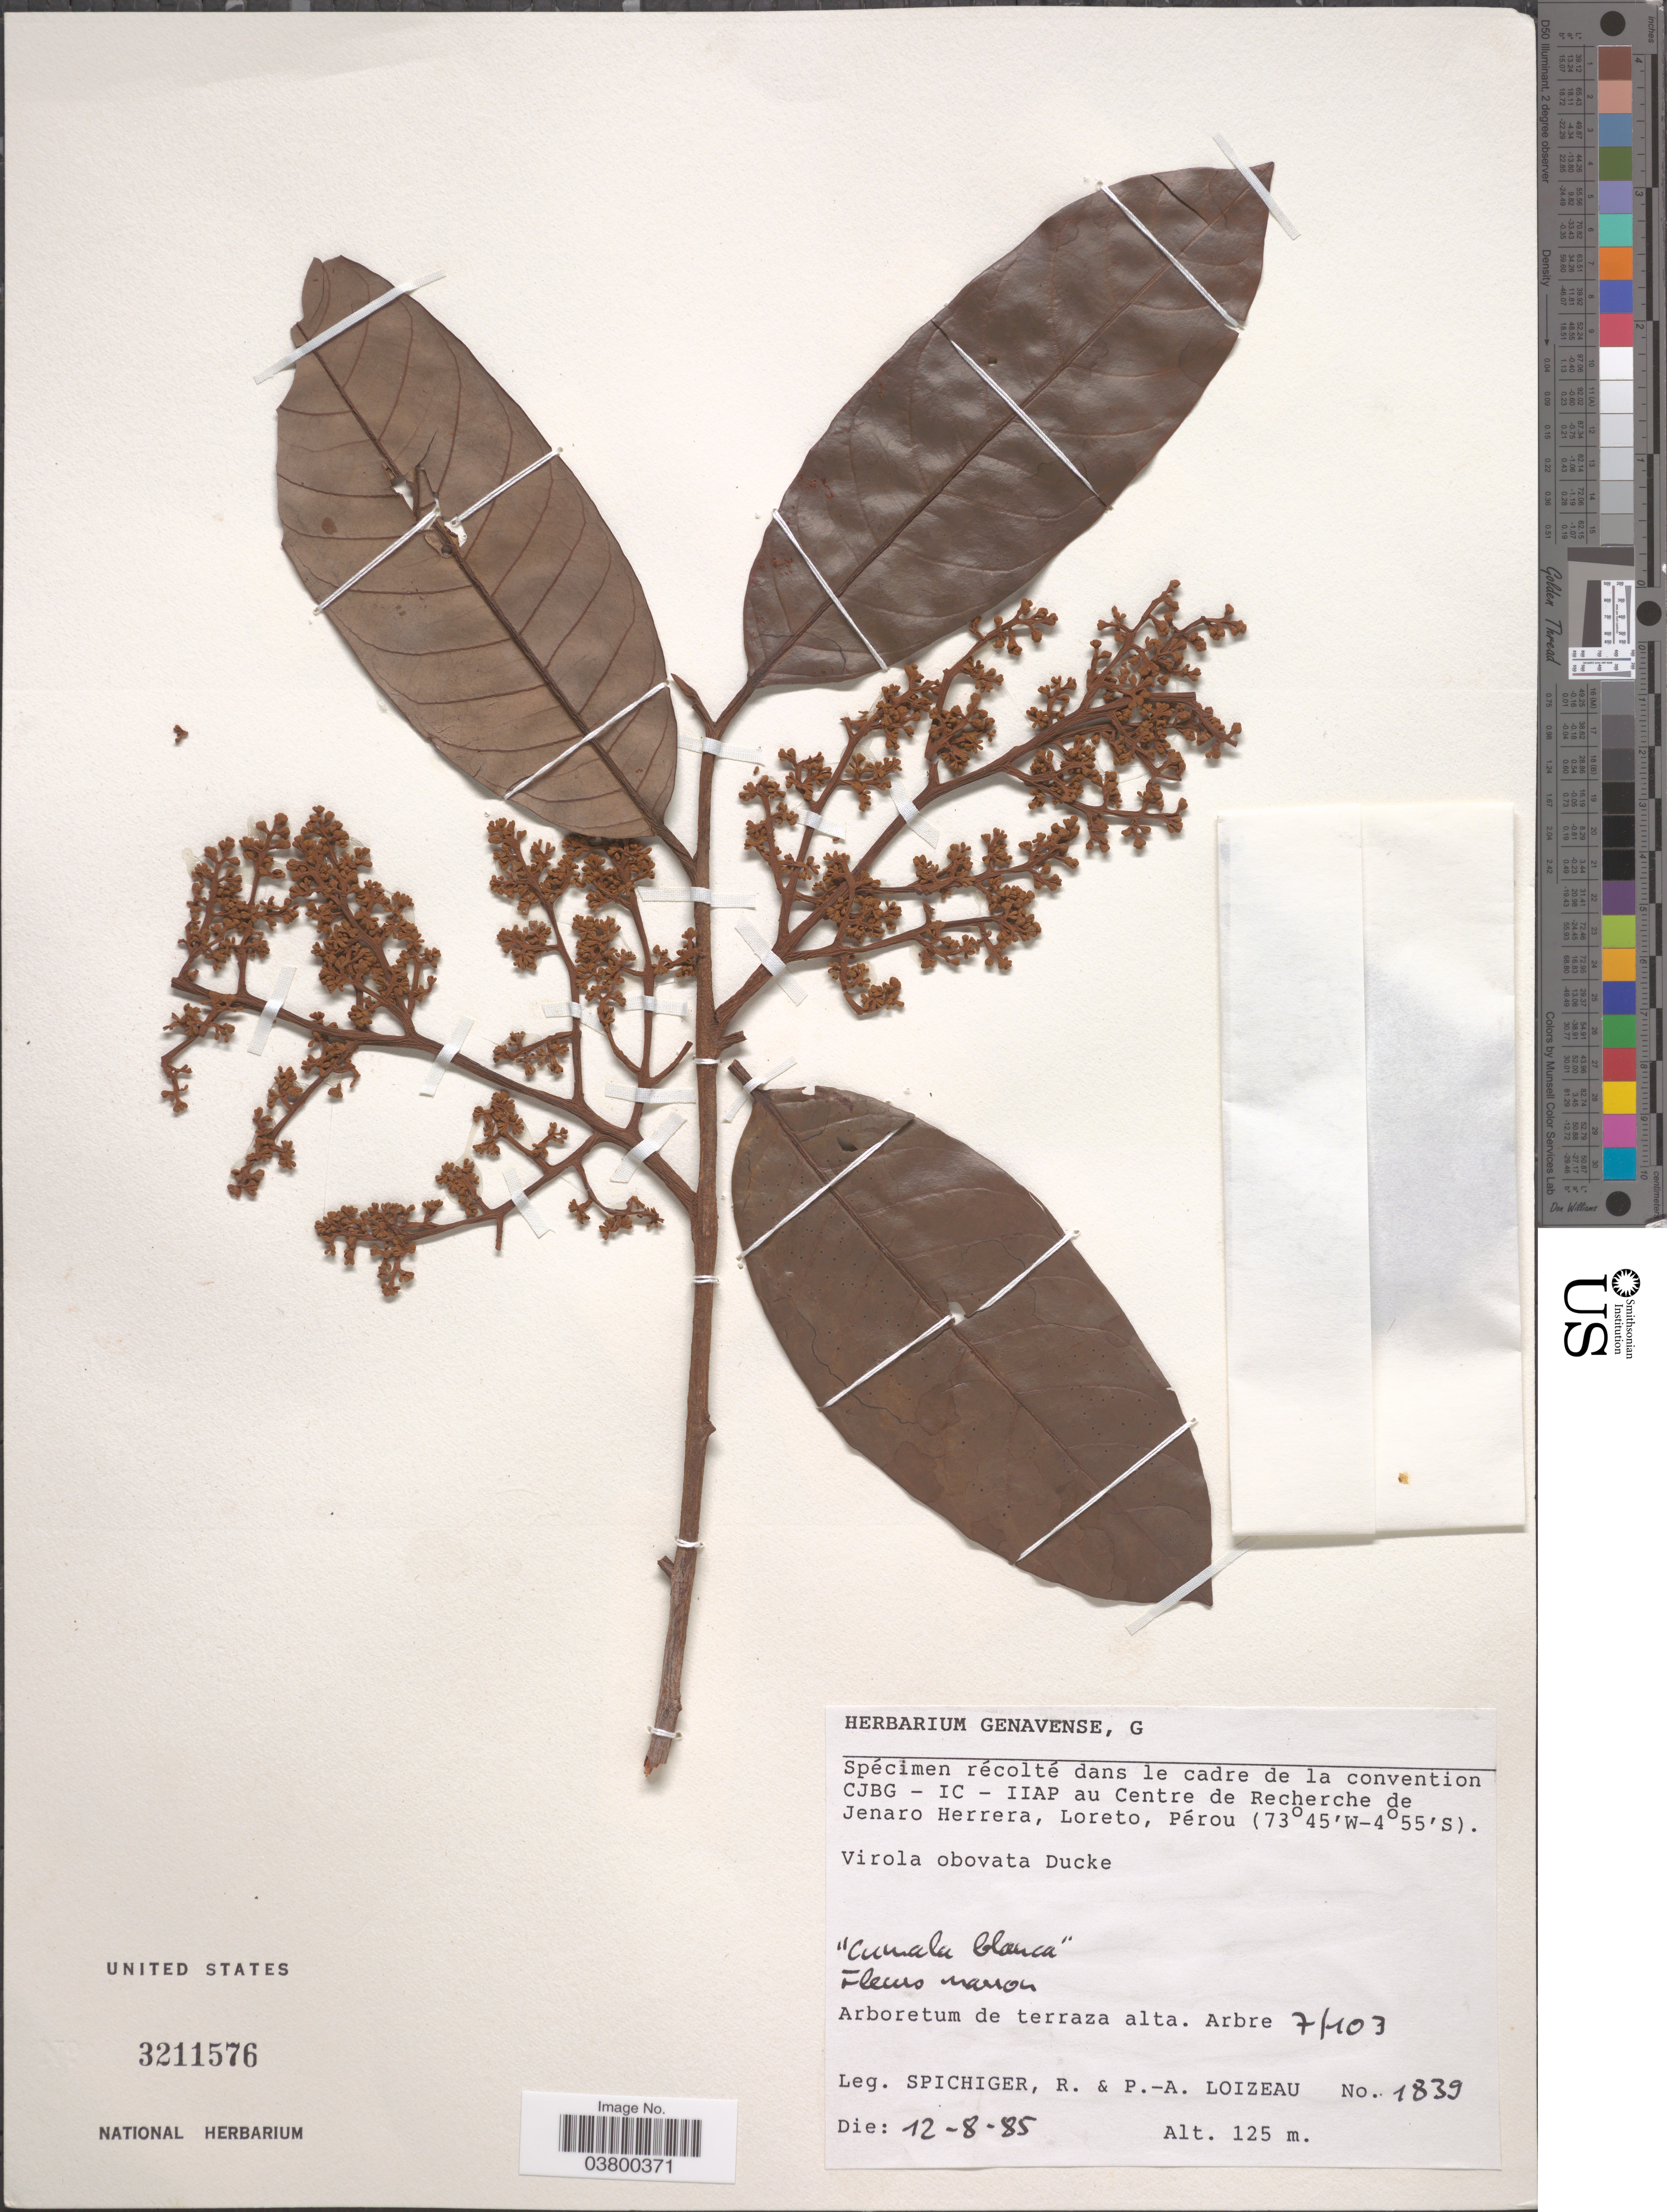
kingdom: Plantae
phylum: Tracheophyta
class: Magnoliopsida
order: Magnoliales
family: Myristicaceae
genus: Virola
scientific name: Virola obovata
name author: Ducke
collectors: R. Spichiger & P. Loizeau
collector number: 1839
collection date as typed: Transcribed d/m/y: 12/8/85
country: Peru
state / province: Loreto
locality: Centre de Recherche de Jenaro Herrera, Loreto, Pérou. Arboretum de terraza alta - Arbre 7/103.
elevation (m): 125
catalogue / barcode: US 3211576